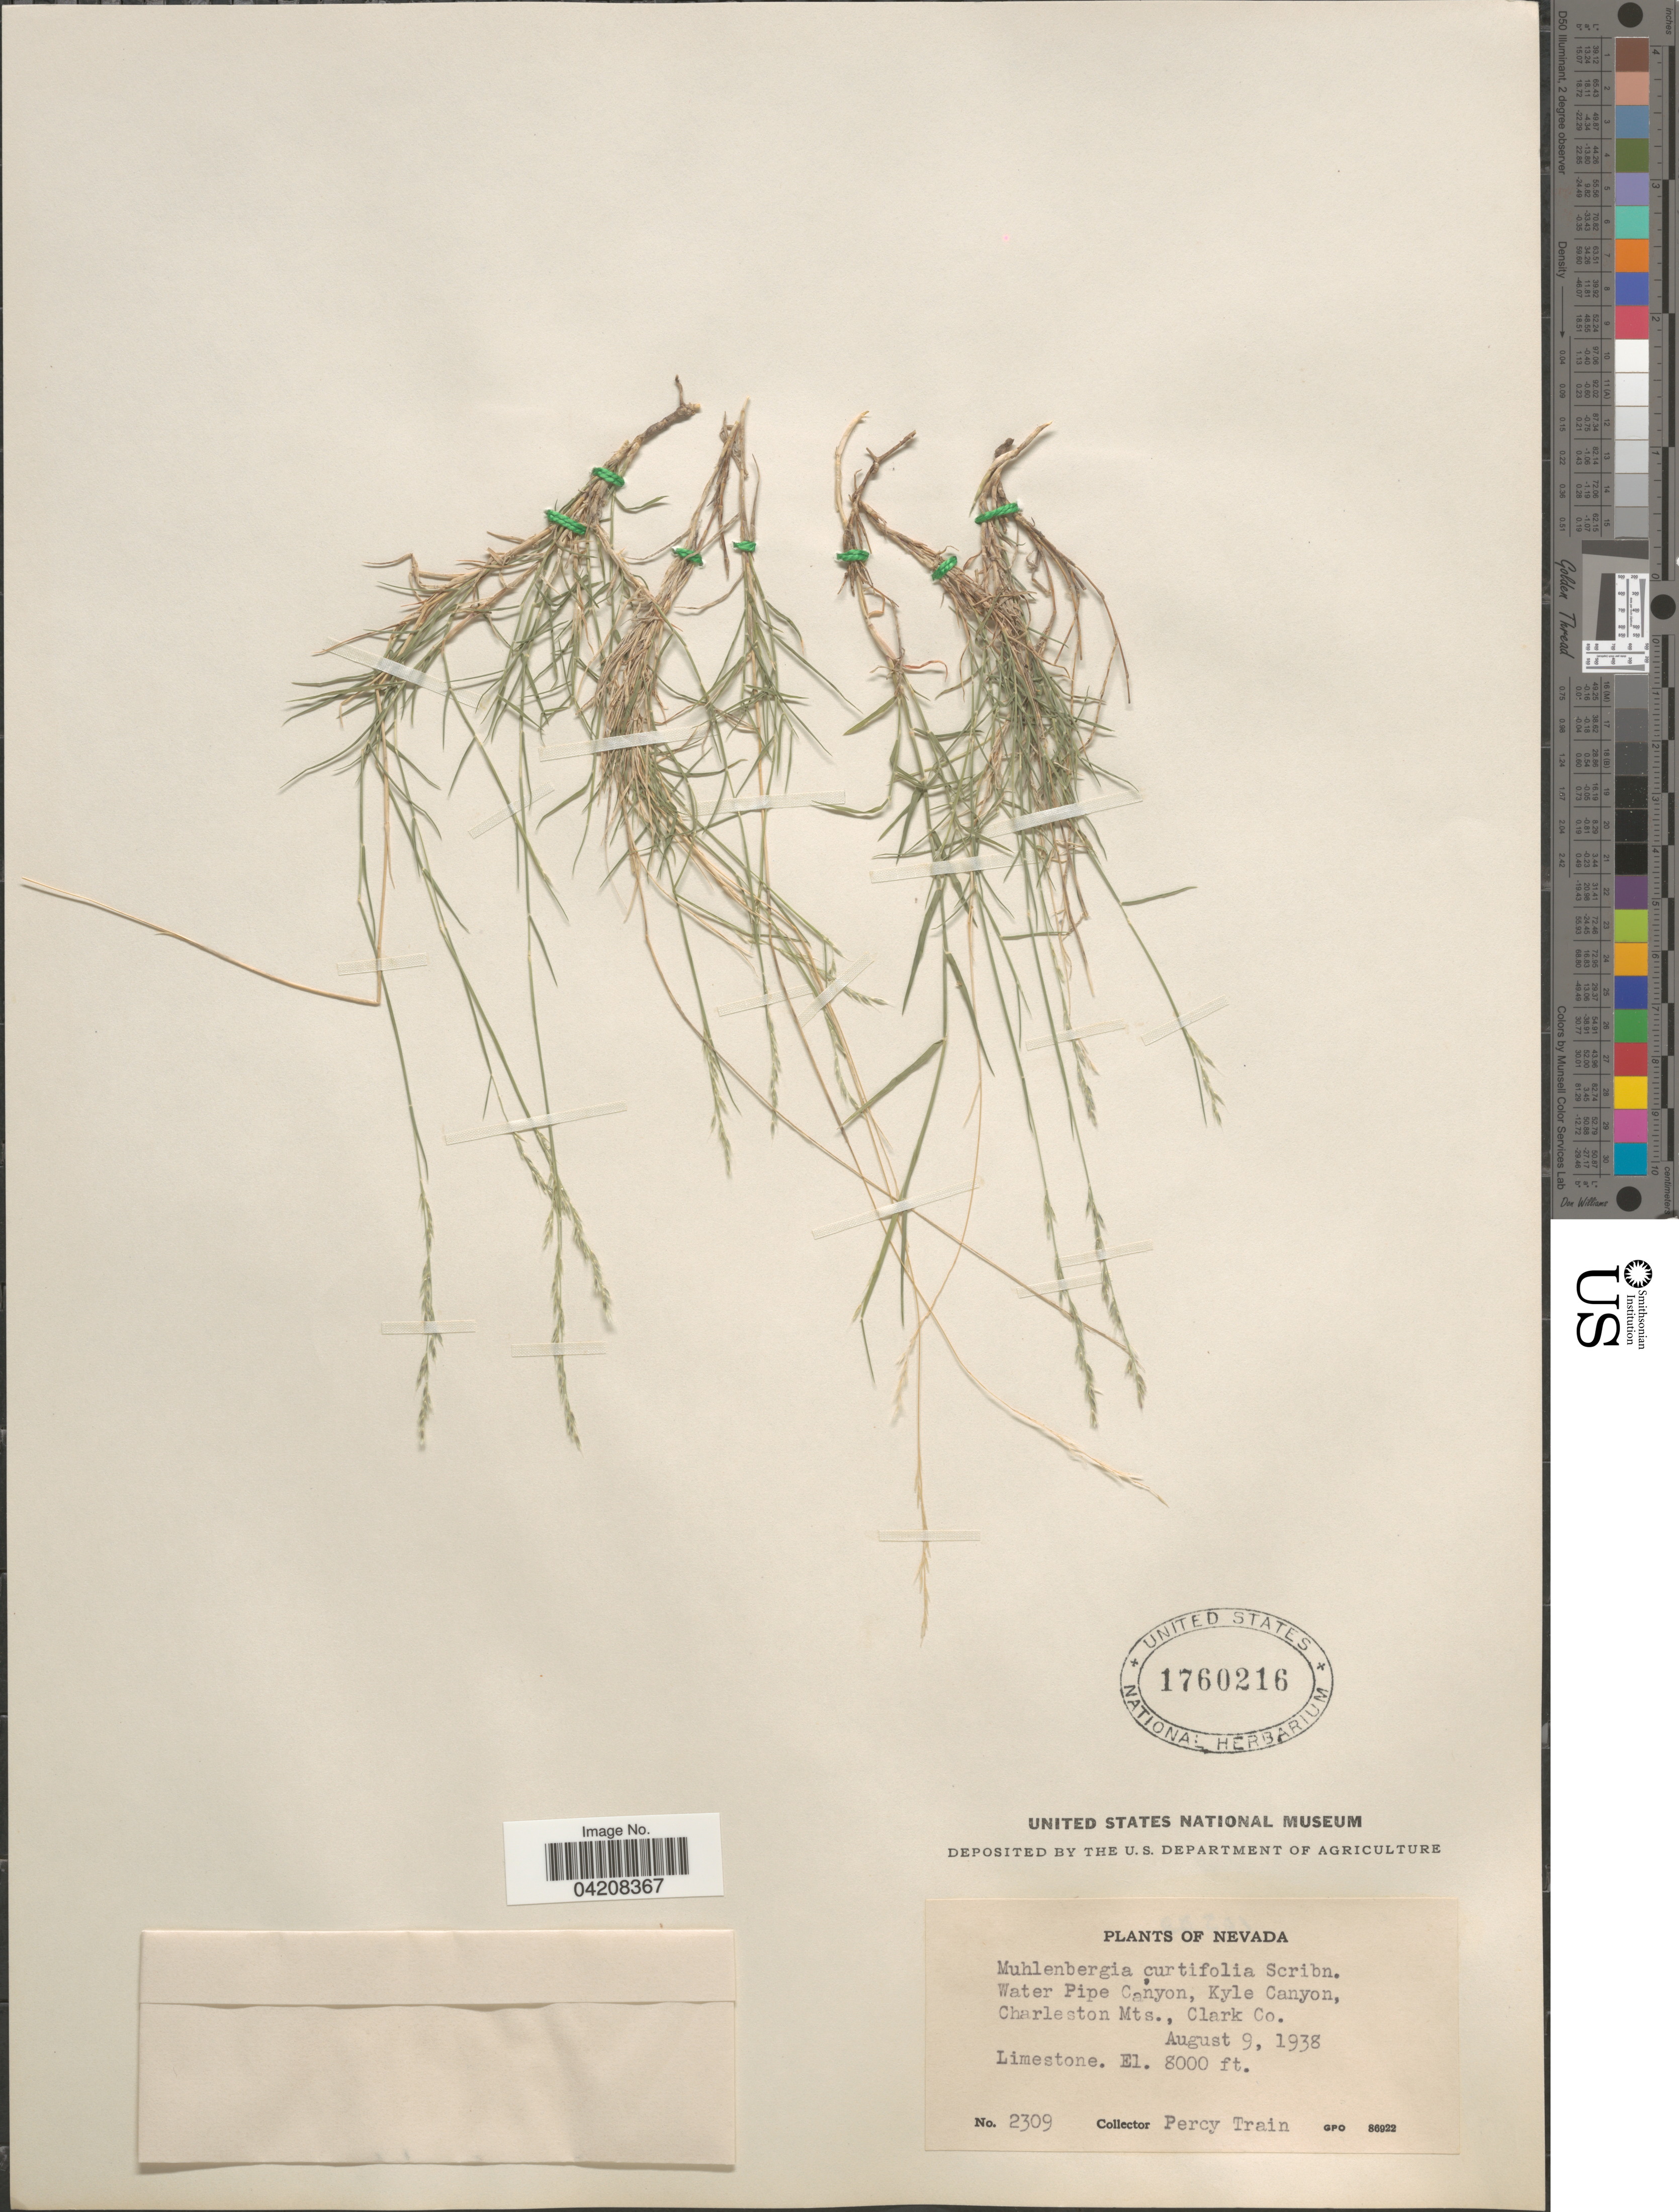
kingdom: Plantae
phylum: Tracheophyta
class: Liliopsida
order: Poales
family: Poaceae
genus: Muhlenbergia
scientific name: Muhlenbergia curtifolia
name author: Scribn.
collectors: P. Train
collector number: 2309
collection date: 1938-08-09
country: United States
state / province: Nevada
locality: Water Pipe Canyon, Kyle Canyon, Charleston Mts., Clark Co.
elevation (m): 2438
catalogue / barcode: US 1760216